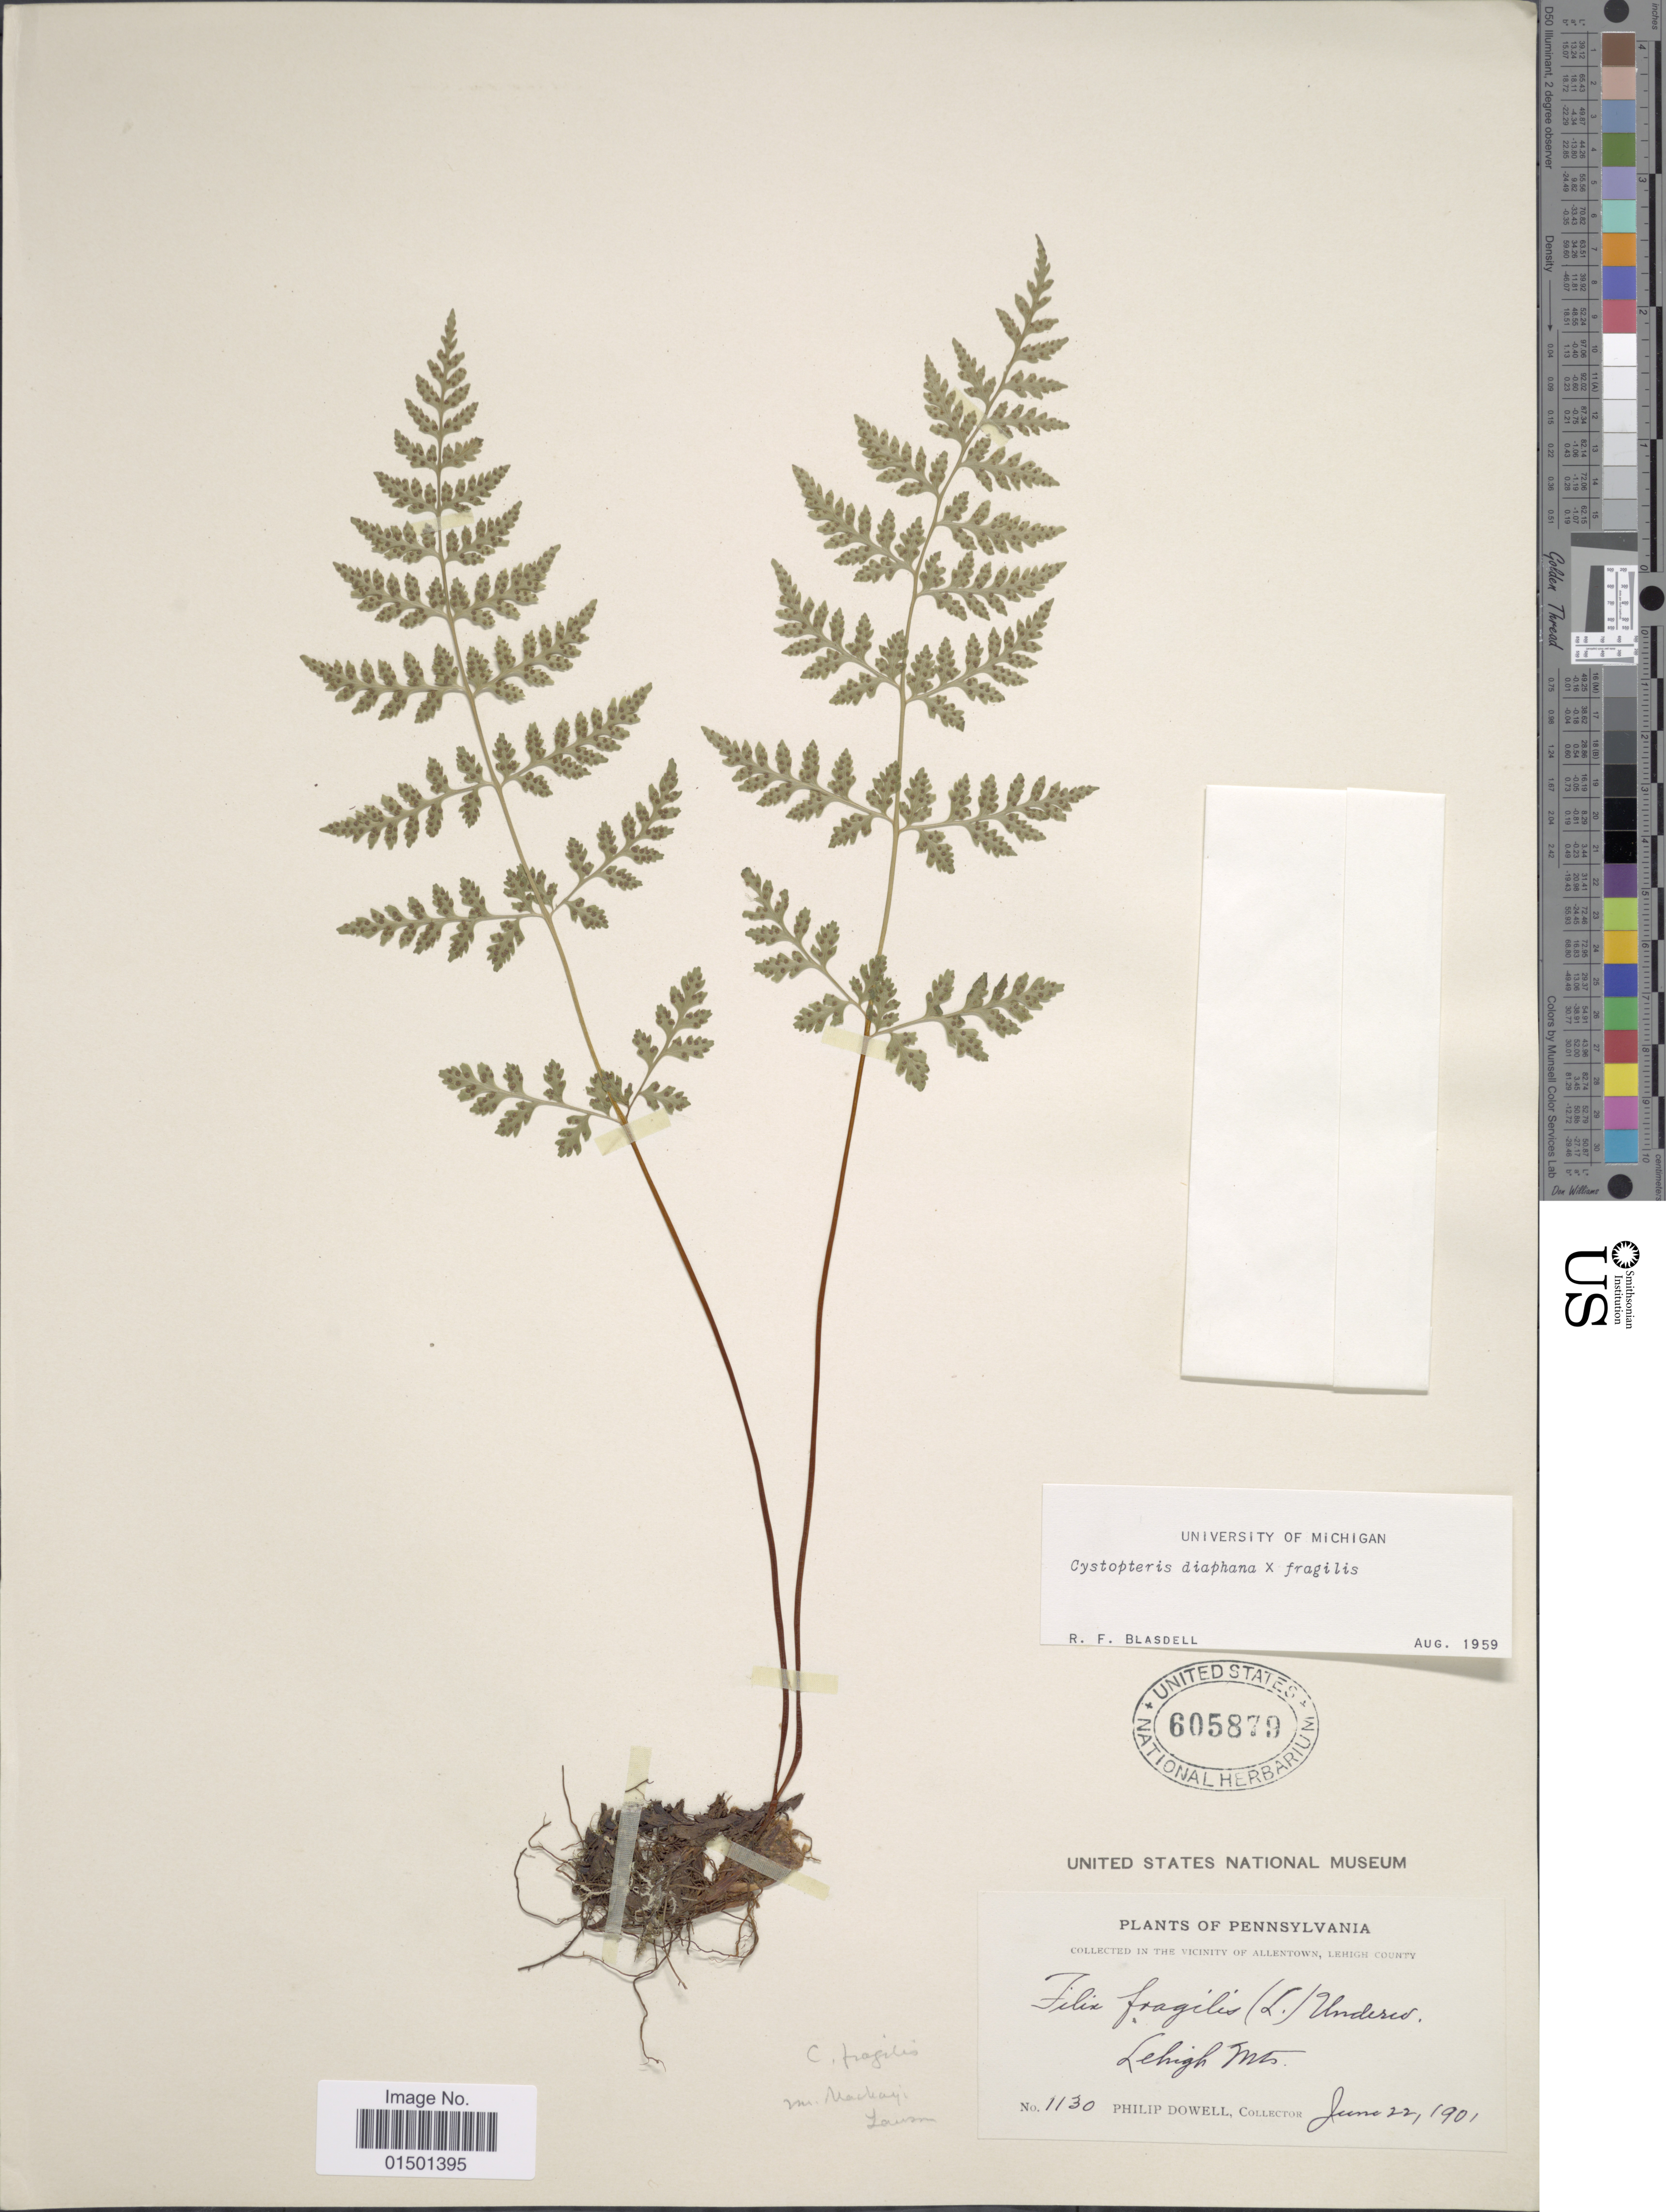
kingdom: Plantae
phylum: Tracheophyta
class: Polypodiopsida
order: Polypodiales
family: Cystopteridaceae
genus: Cystopteris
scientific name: Cystopteris diaphana x C. fragilis (L.) Bernh.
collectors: P. Dowell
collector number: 1130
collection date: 1901-06-22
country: United States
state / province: Pennsylvania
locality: Vicinity of Allentown, Lehigh County, Lehigh Mts.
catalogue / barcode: US 605879